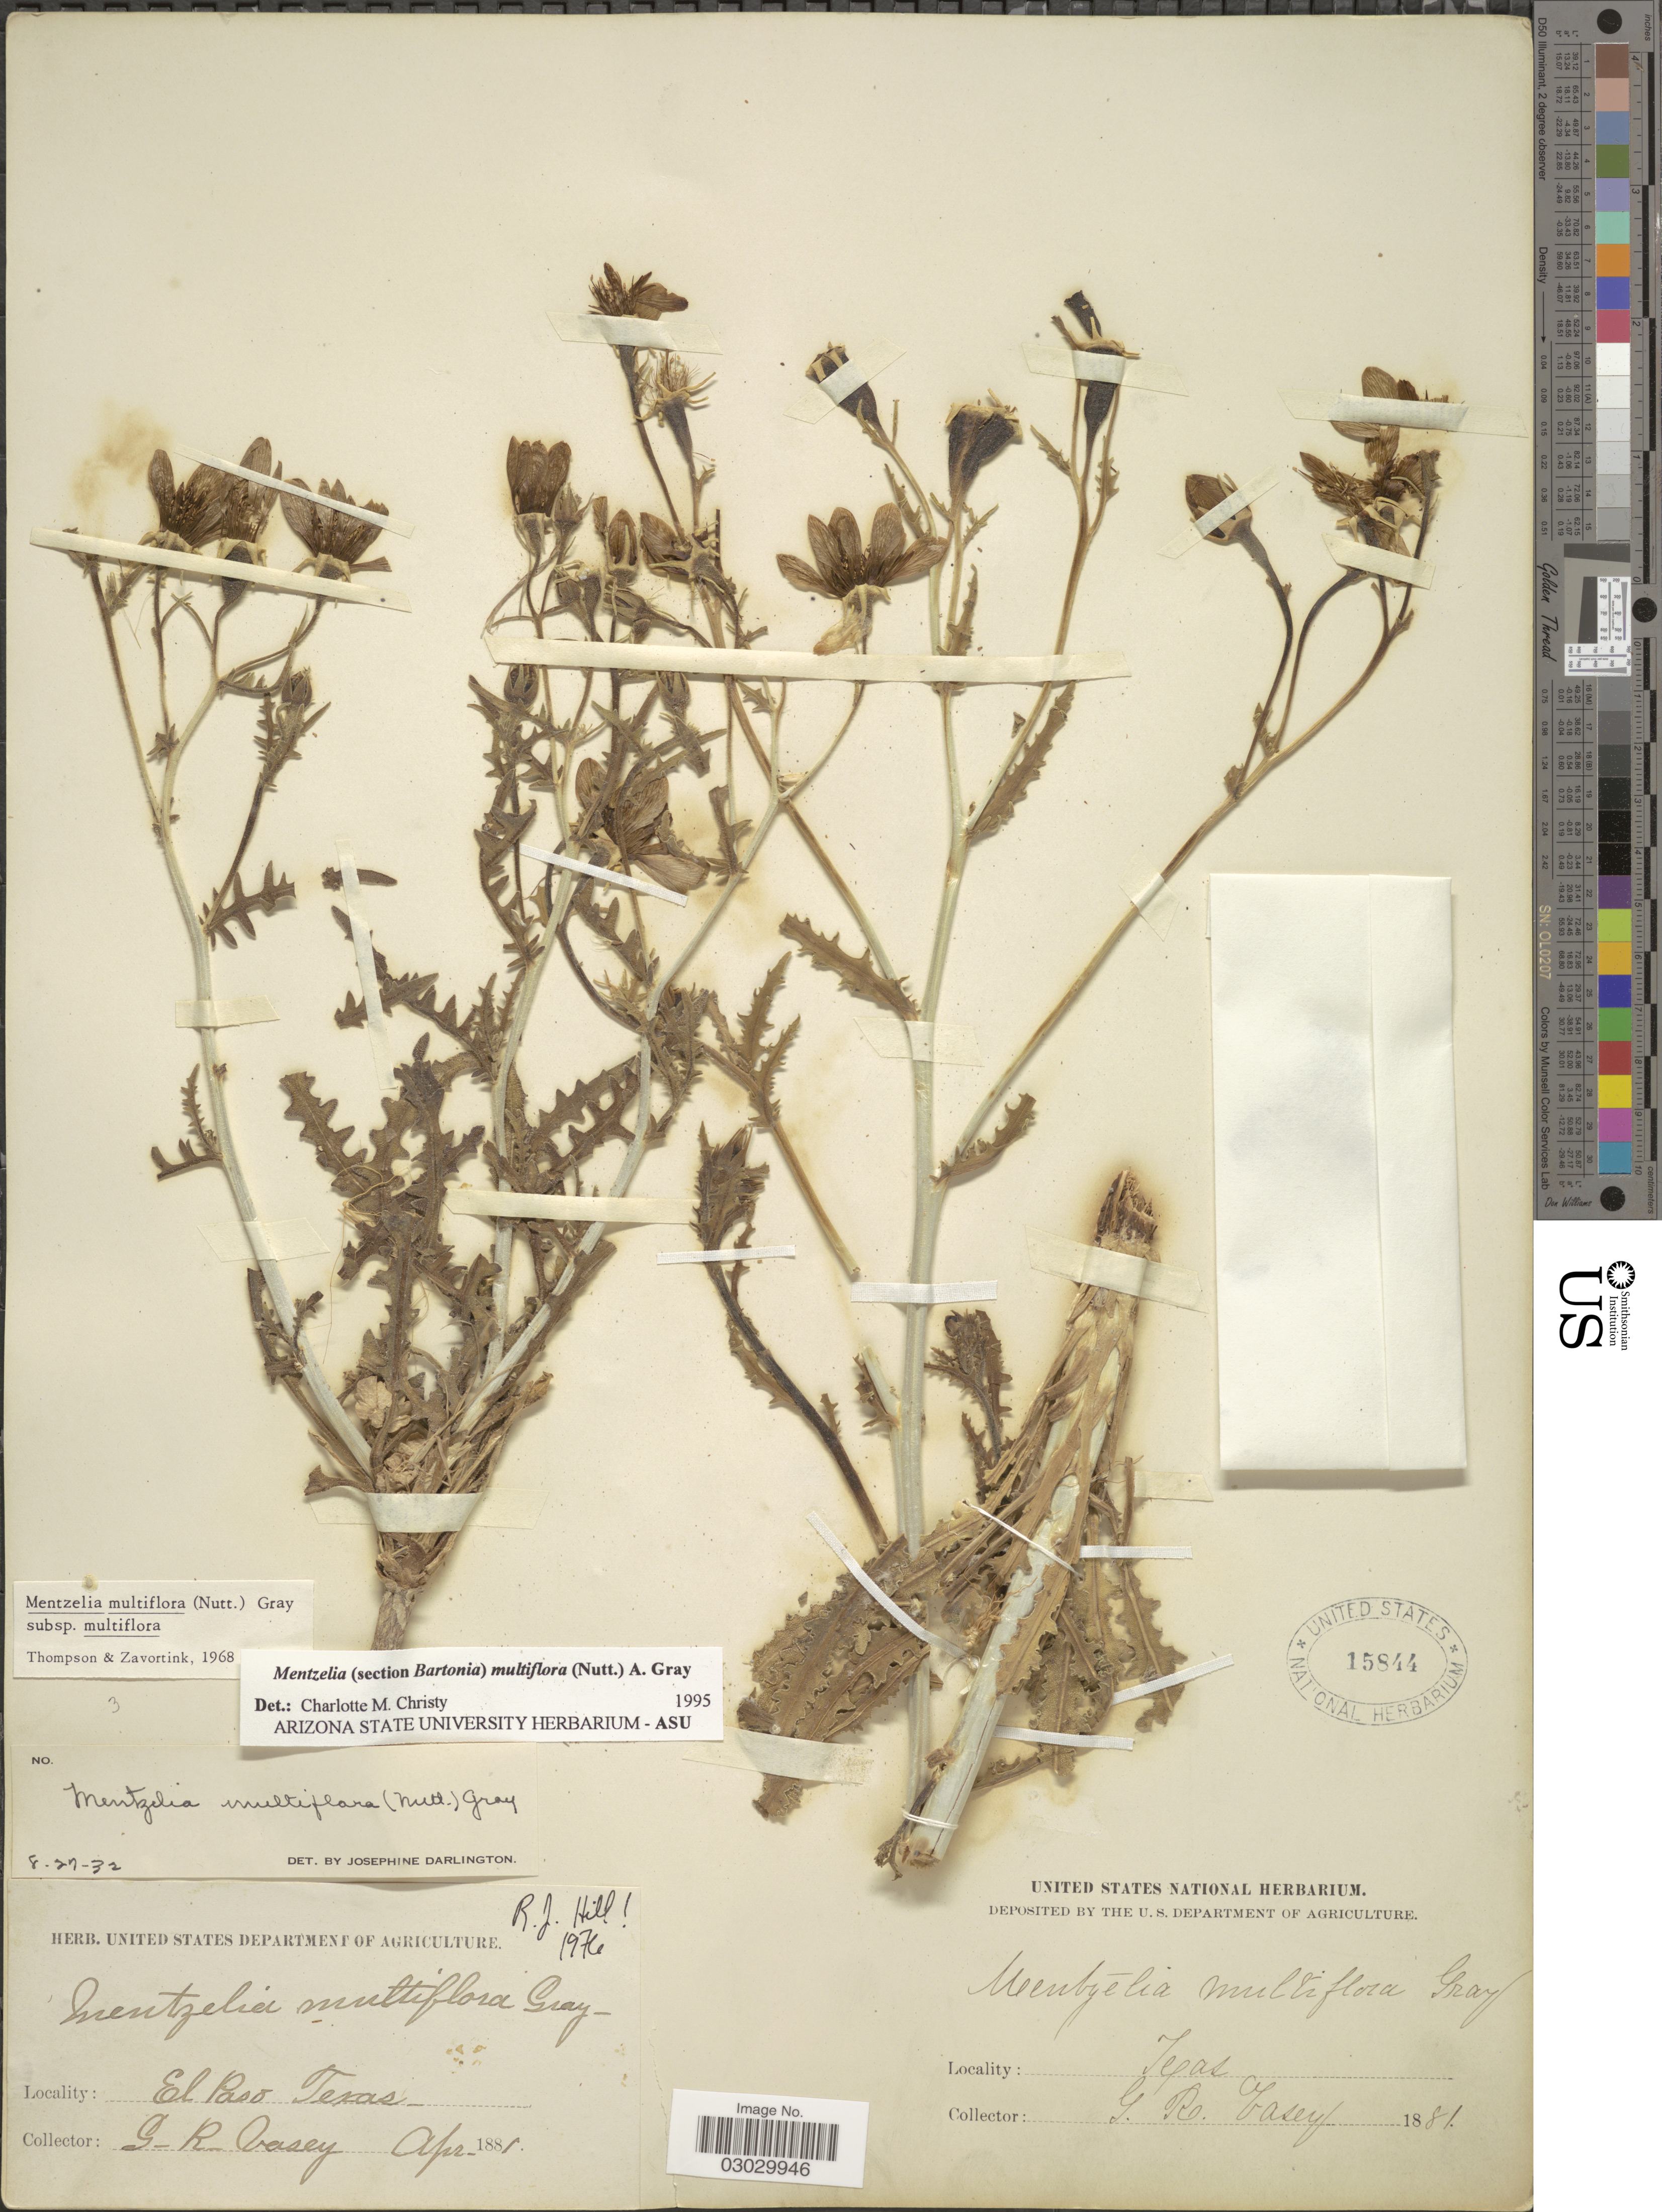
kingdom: Plantae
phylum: Tracheophyta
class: Magnoliopsida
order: Cornales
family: Loasaceae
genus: Mentzelia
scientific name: Mentzelia multiflora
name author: (Nutt.) A. Gray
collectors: G. R. Vasey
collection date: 1881-04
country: United States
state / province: Texas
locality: El Paso.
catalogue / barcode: US 15844